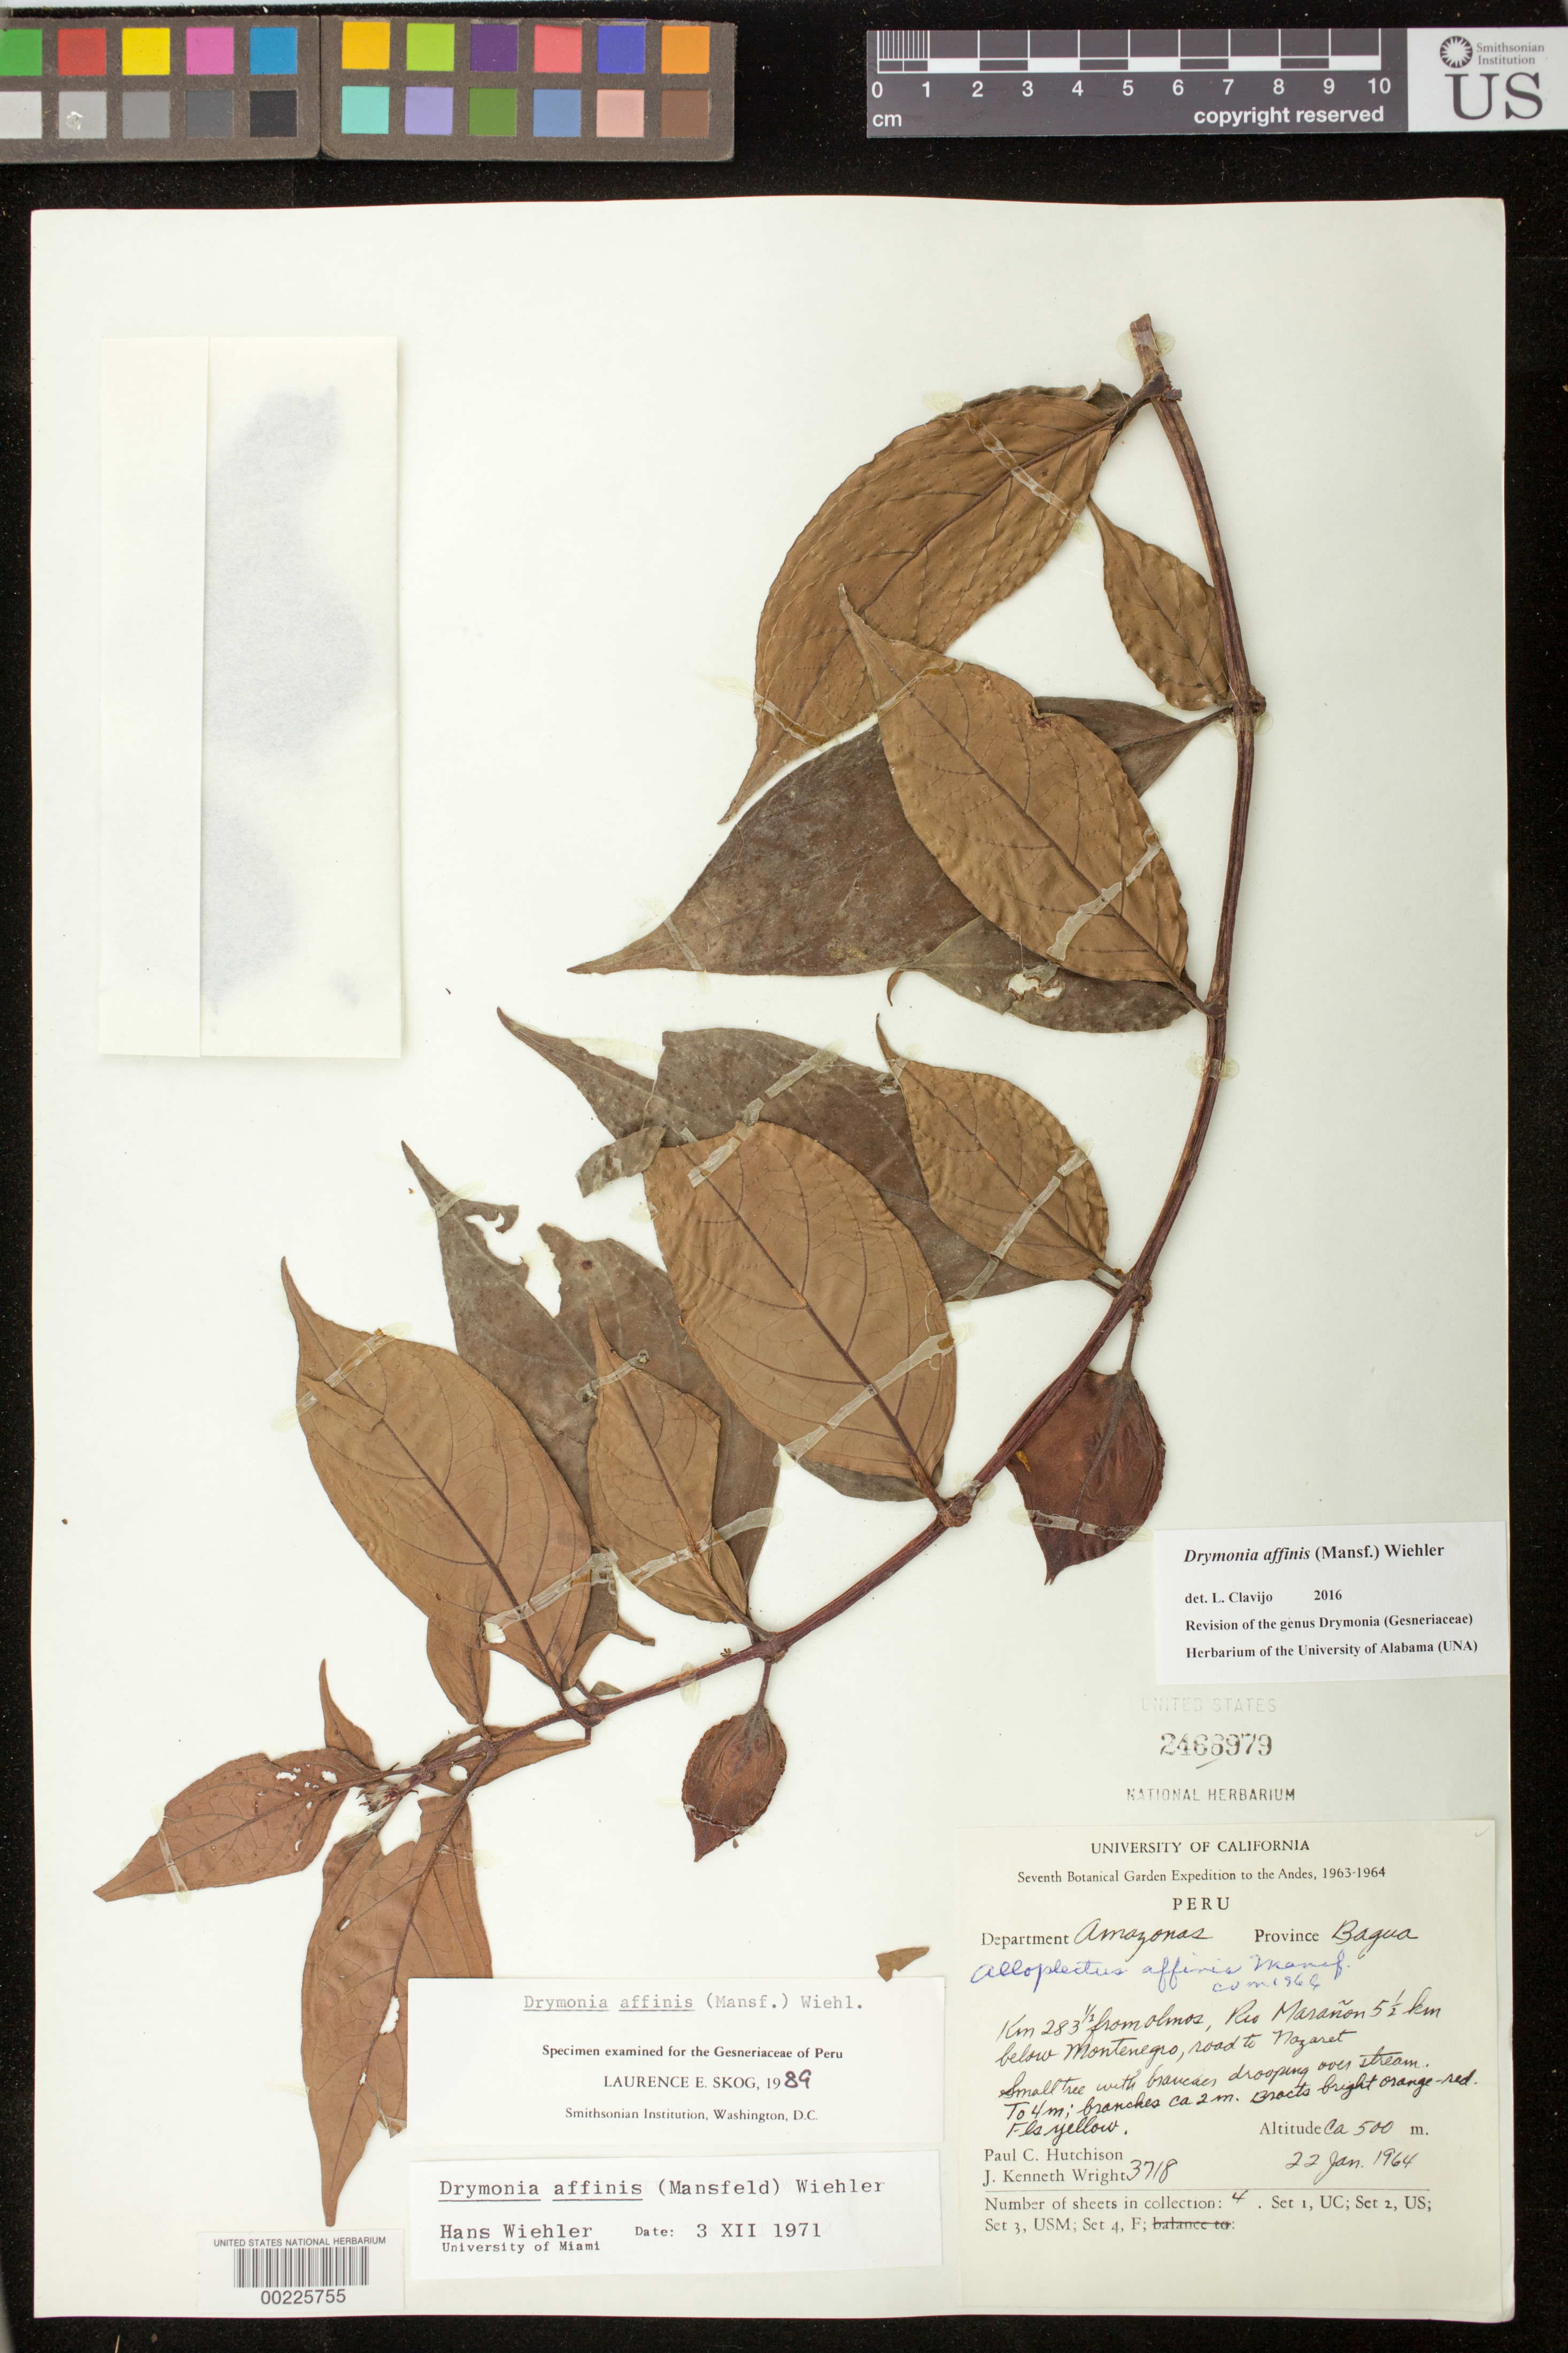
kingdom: Plantae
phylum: Tracheophyta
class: Magnoliopsida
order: Lamiales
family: Gesneriaceae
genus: Drymonia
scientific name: Drymonia affinis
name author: (Mansf.) Wiehler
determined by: Skog, Laurence E.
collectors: P. C. Hutchison & J. K. Wright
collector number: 3718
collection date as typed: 22 Jan 1964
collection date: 1964-01-22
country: Peru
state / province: Amazonas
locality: Prov. Bagua; Mesones - Muro Highway below Montenegro 5.5 km, km. 283.5 E of Olmos, on or above the Río Marañon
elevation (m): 500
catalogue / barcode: US 2466979